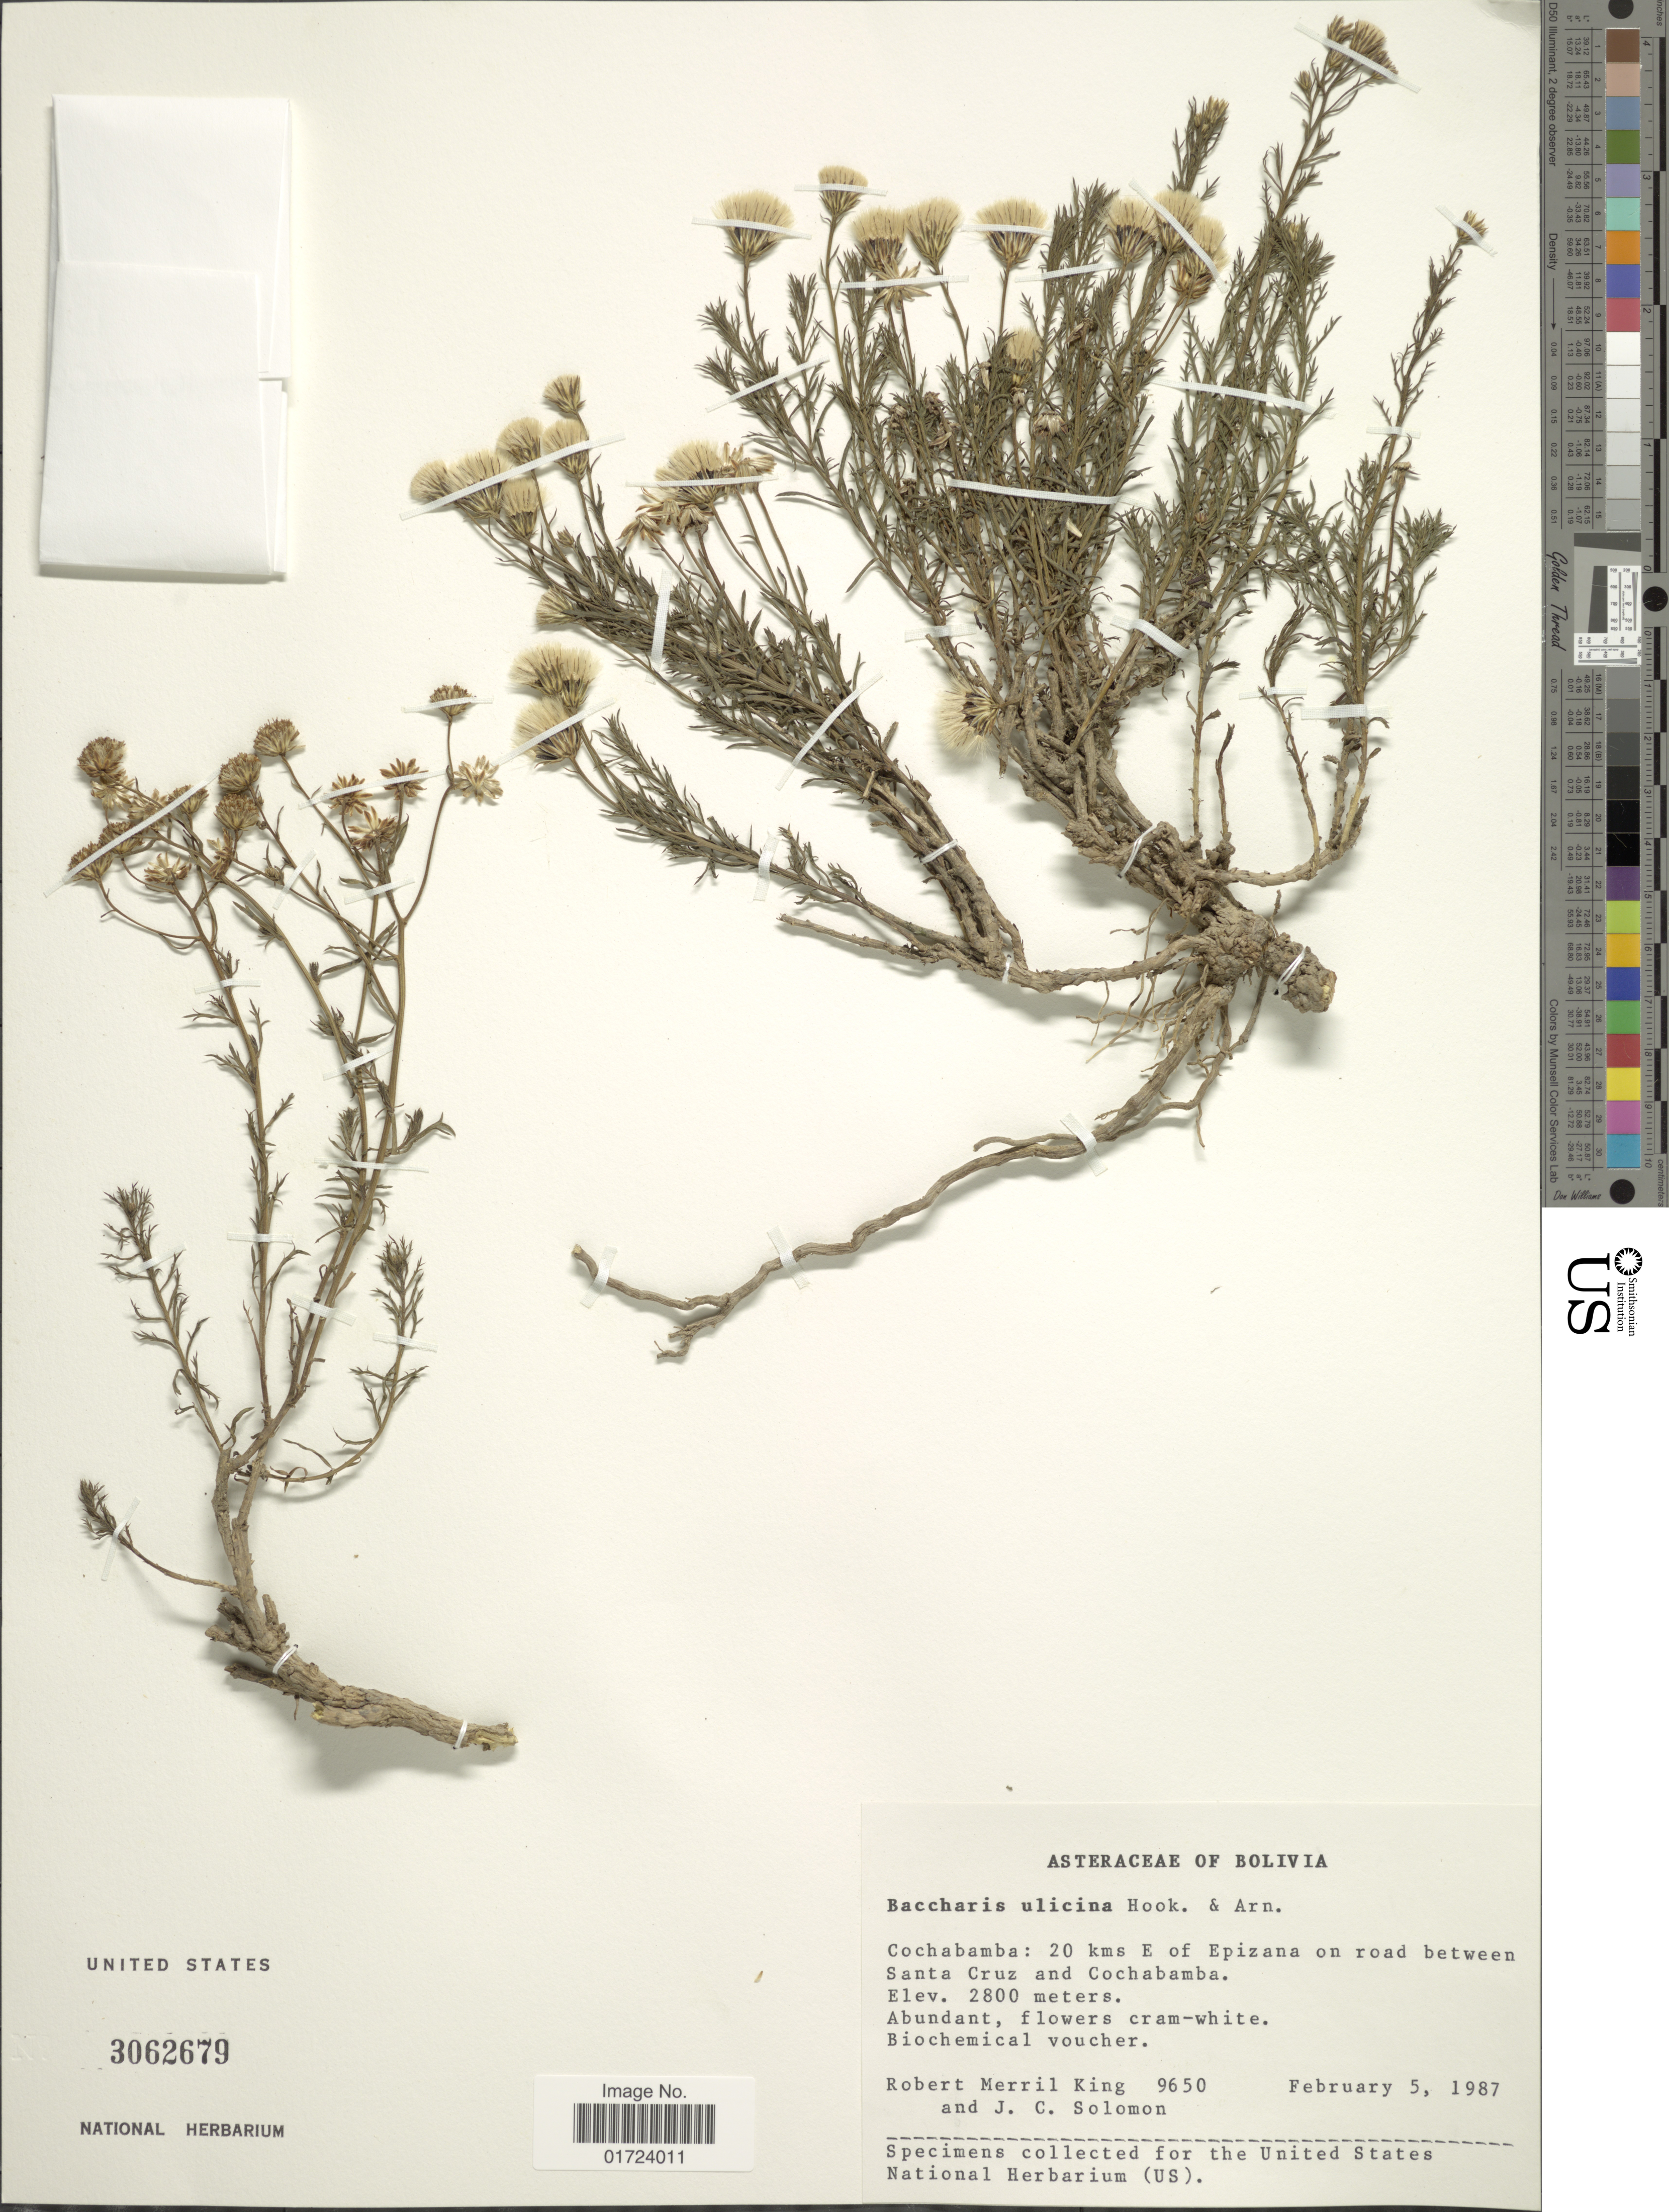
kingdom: Plantae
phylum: Tracheophyta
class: Magnoliopsida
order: Asterales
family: Asteraceae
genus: Baccharis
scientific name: Baccharis ulicina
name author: Hook. & Arn.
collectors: R. M. King & J. C. Solomon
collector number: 9650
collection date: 1987-02-05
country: Bolivia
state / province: Cochabamba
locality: Cochabamba: 20 kms E of Epizana on road between Santa Cruz and Cochbamba.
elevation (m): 2800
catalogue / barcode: US 3062679